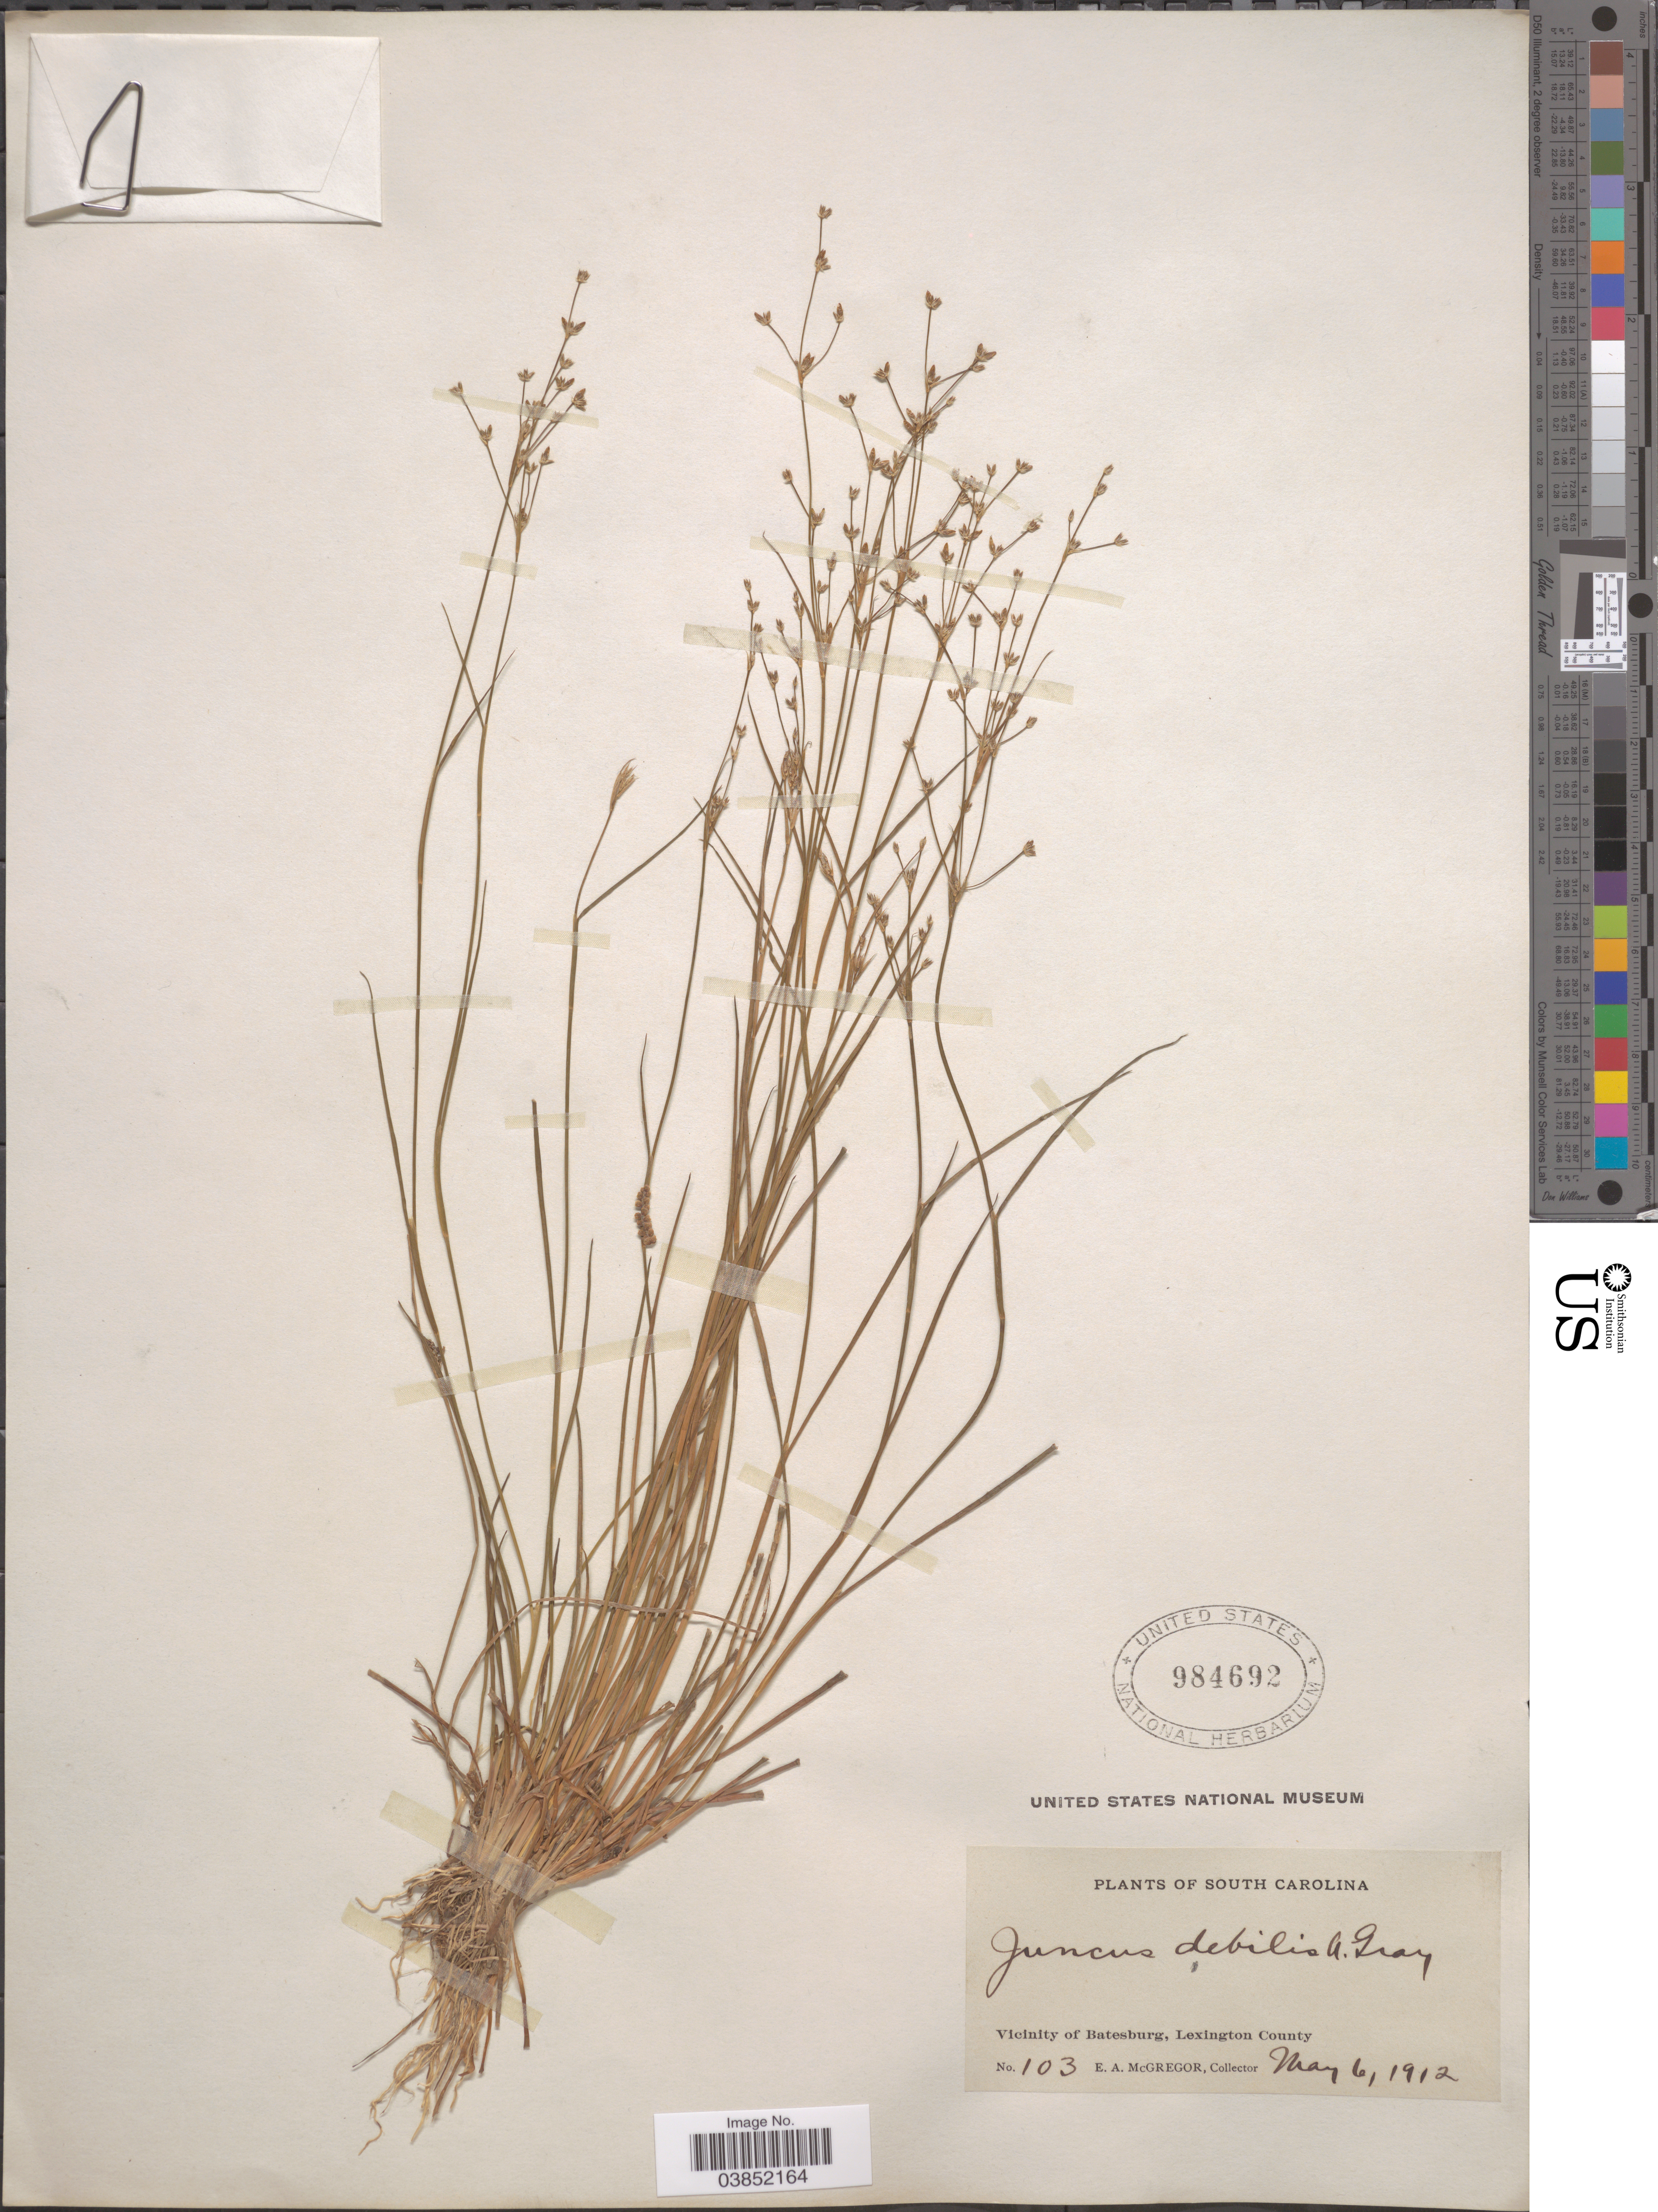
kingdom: Plantae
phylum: Tracheophyta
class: Liliopsida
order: Poales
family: Juncaceae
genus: Juncus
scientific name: Juncus debilis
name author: A. Gray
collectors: E. A. McGregor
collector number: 103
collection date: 1912-05-06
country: United States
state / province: South Carolina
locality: Vicinity of Batesburg, Lexington County.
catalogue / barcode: US 984692